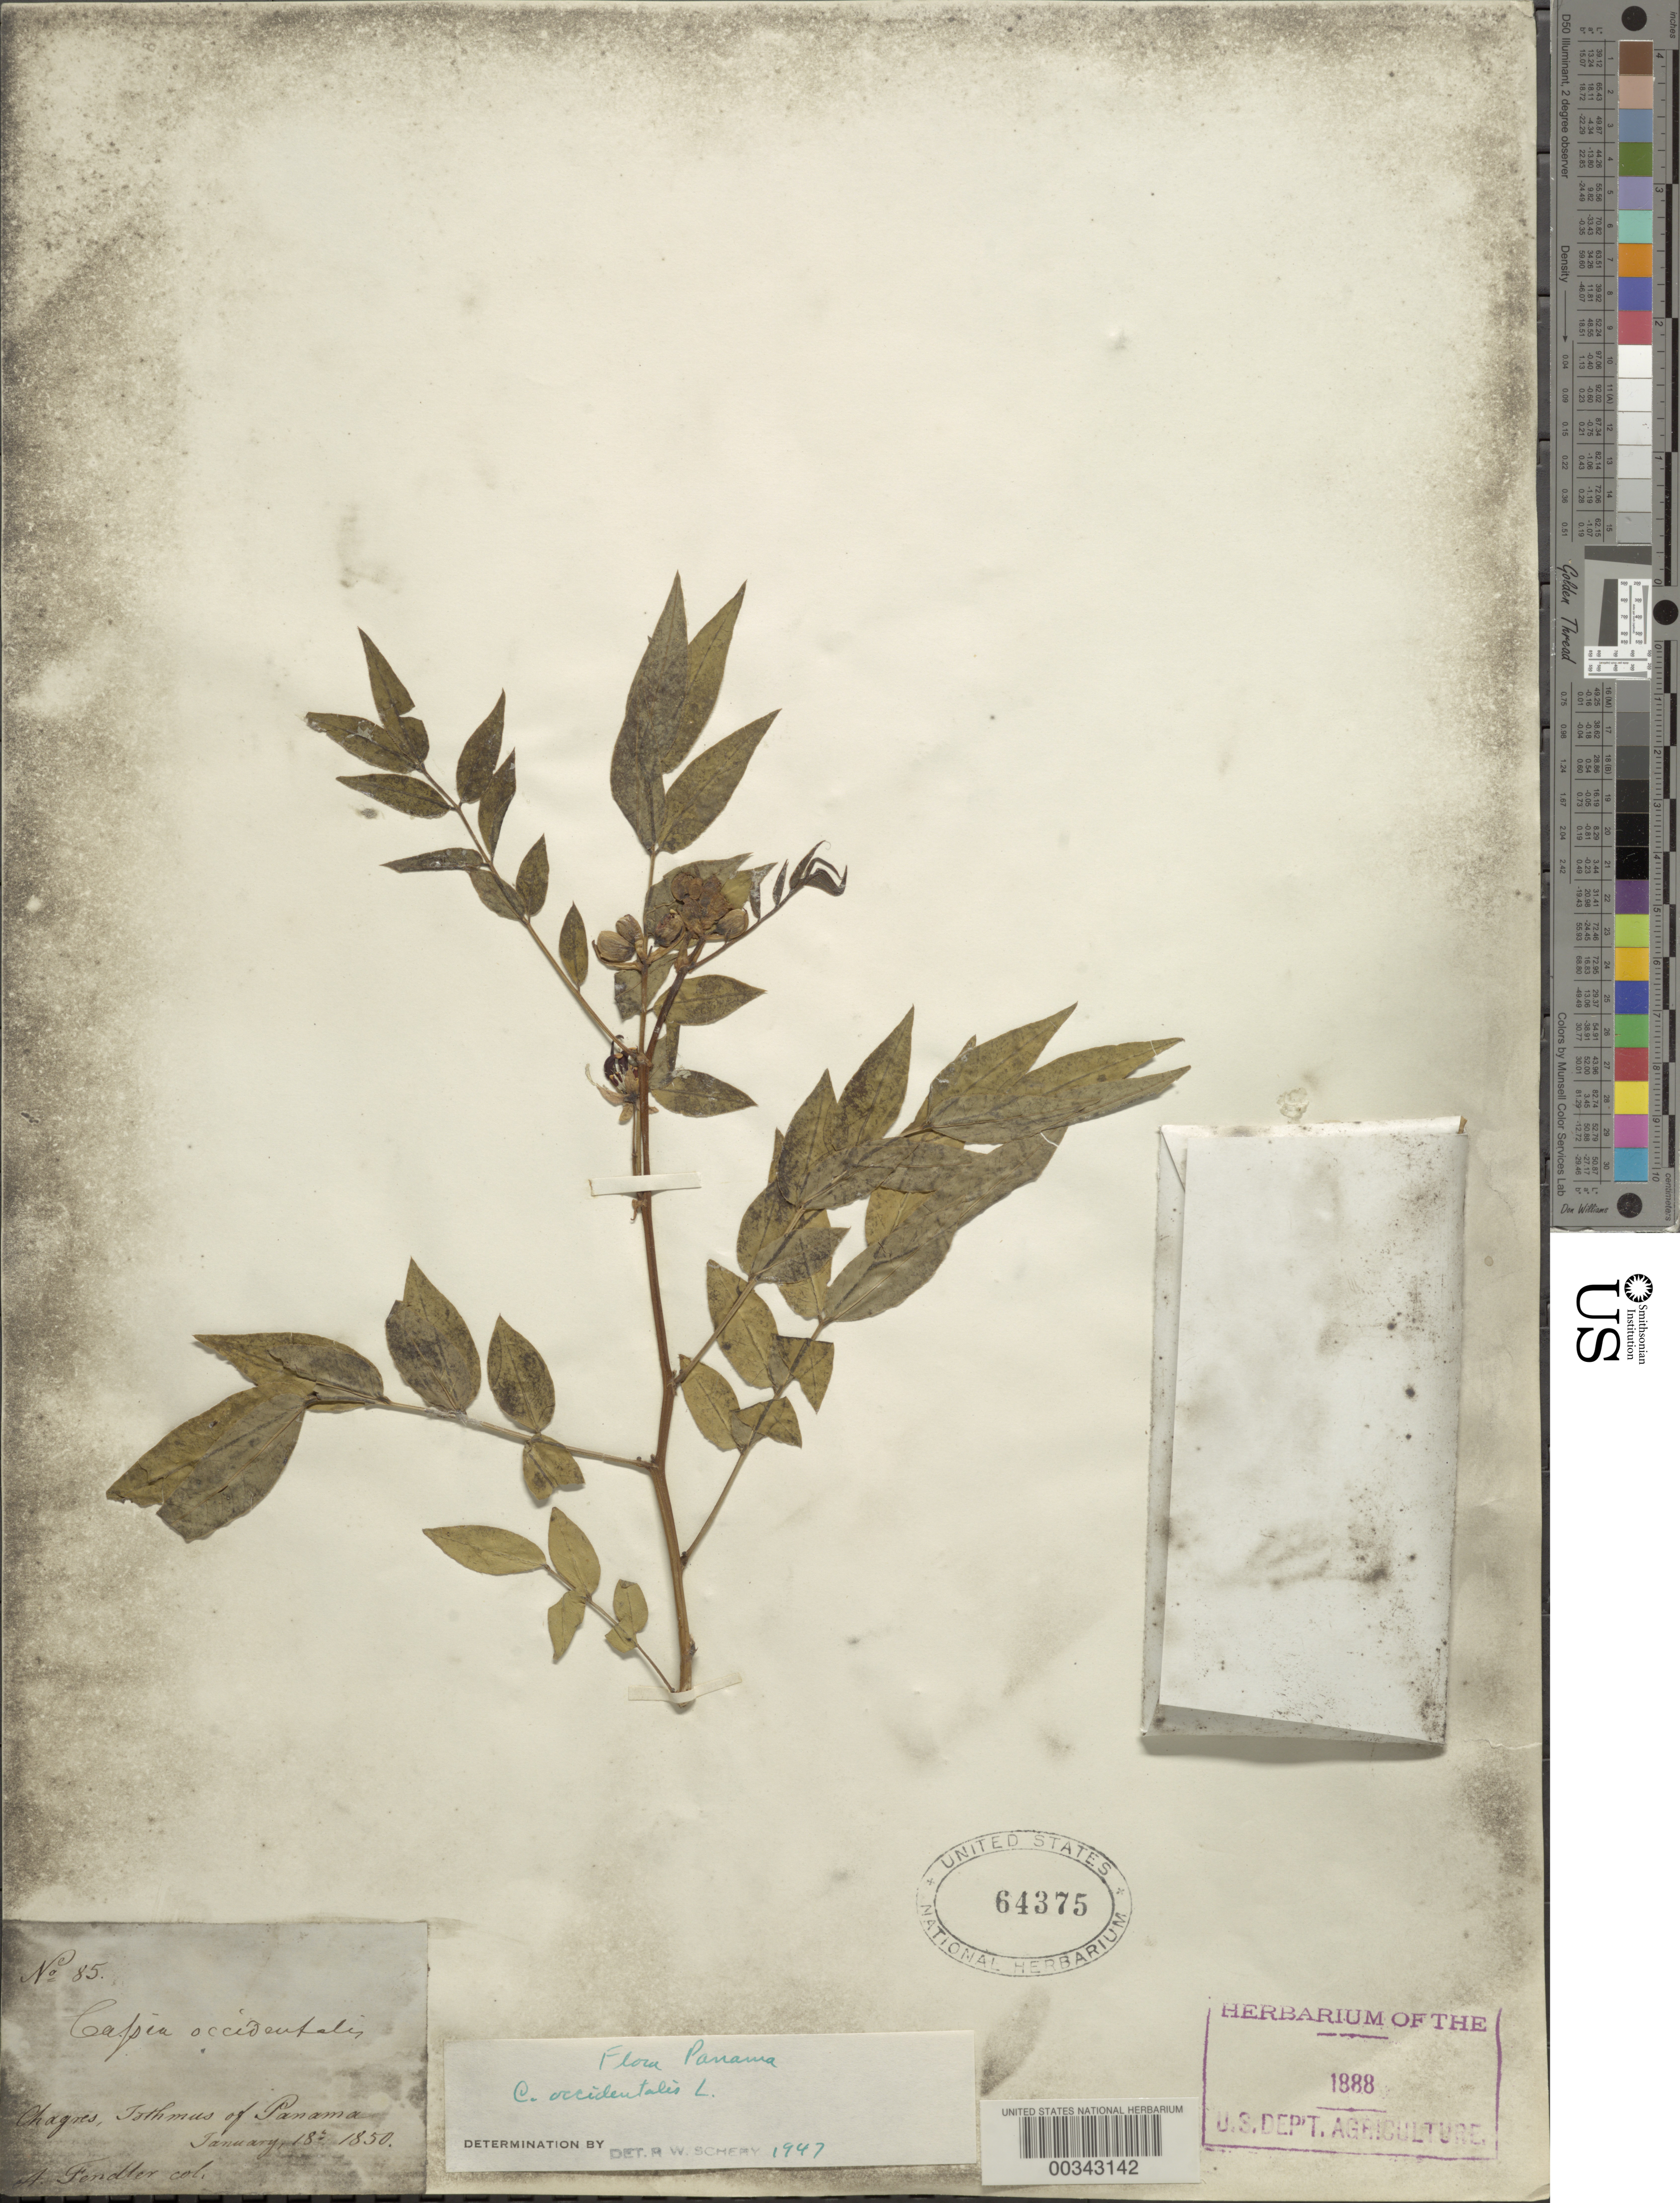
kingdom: Plantae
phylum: Tracheophyta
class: Magnoliopsida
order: Fabales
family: Fabaceae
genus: Senna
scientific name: Senna occidentalis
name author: (L.) Link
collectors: A. Fendler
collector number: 85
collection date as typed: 18 Jan 1850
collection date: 1850-01-18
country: Panama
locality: Chargres, Isthmus of Panama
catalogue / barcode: US 64375